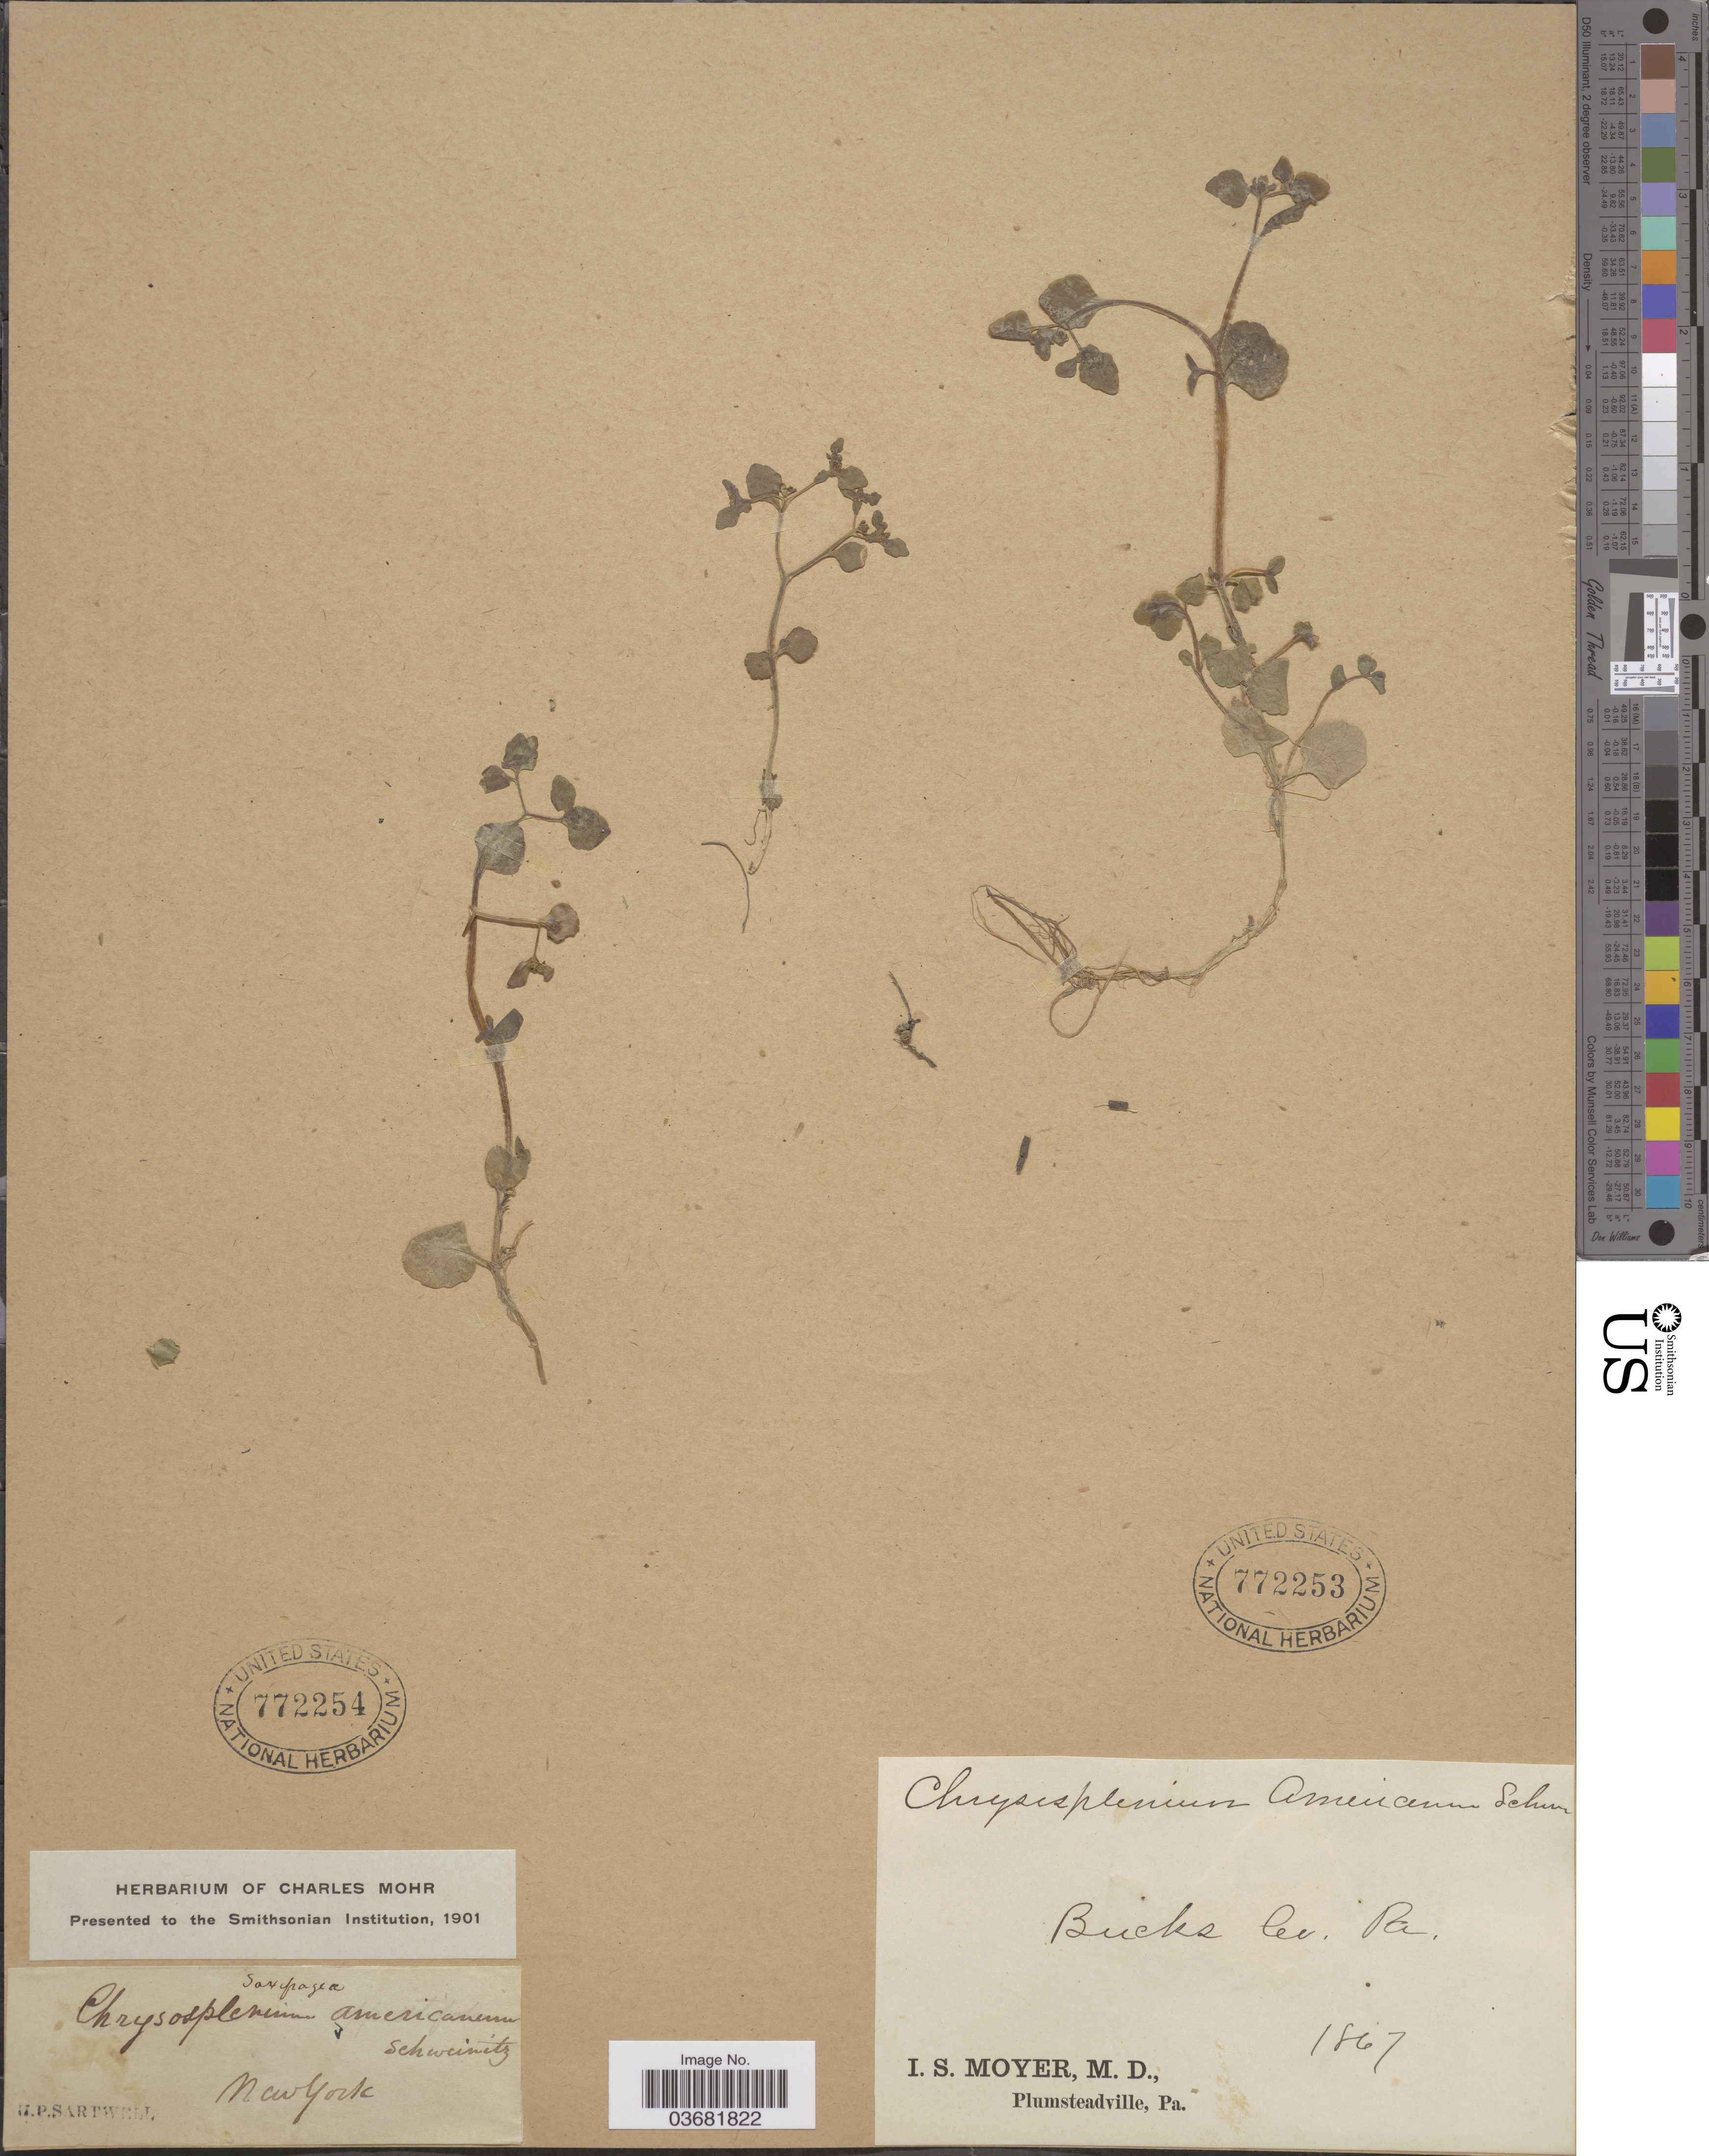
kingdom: Plantae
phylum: Tracheophyta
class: Magnoliopsida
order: Saxifragales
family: Saxifragaceae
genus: Chrysosplenium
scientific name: Chrysosplenium americanum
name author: Schwein.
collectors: I. S. Moyer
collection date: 1867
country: United States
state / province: Pennsylvania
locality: Bucks Co.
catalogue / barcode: US 772253-2